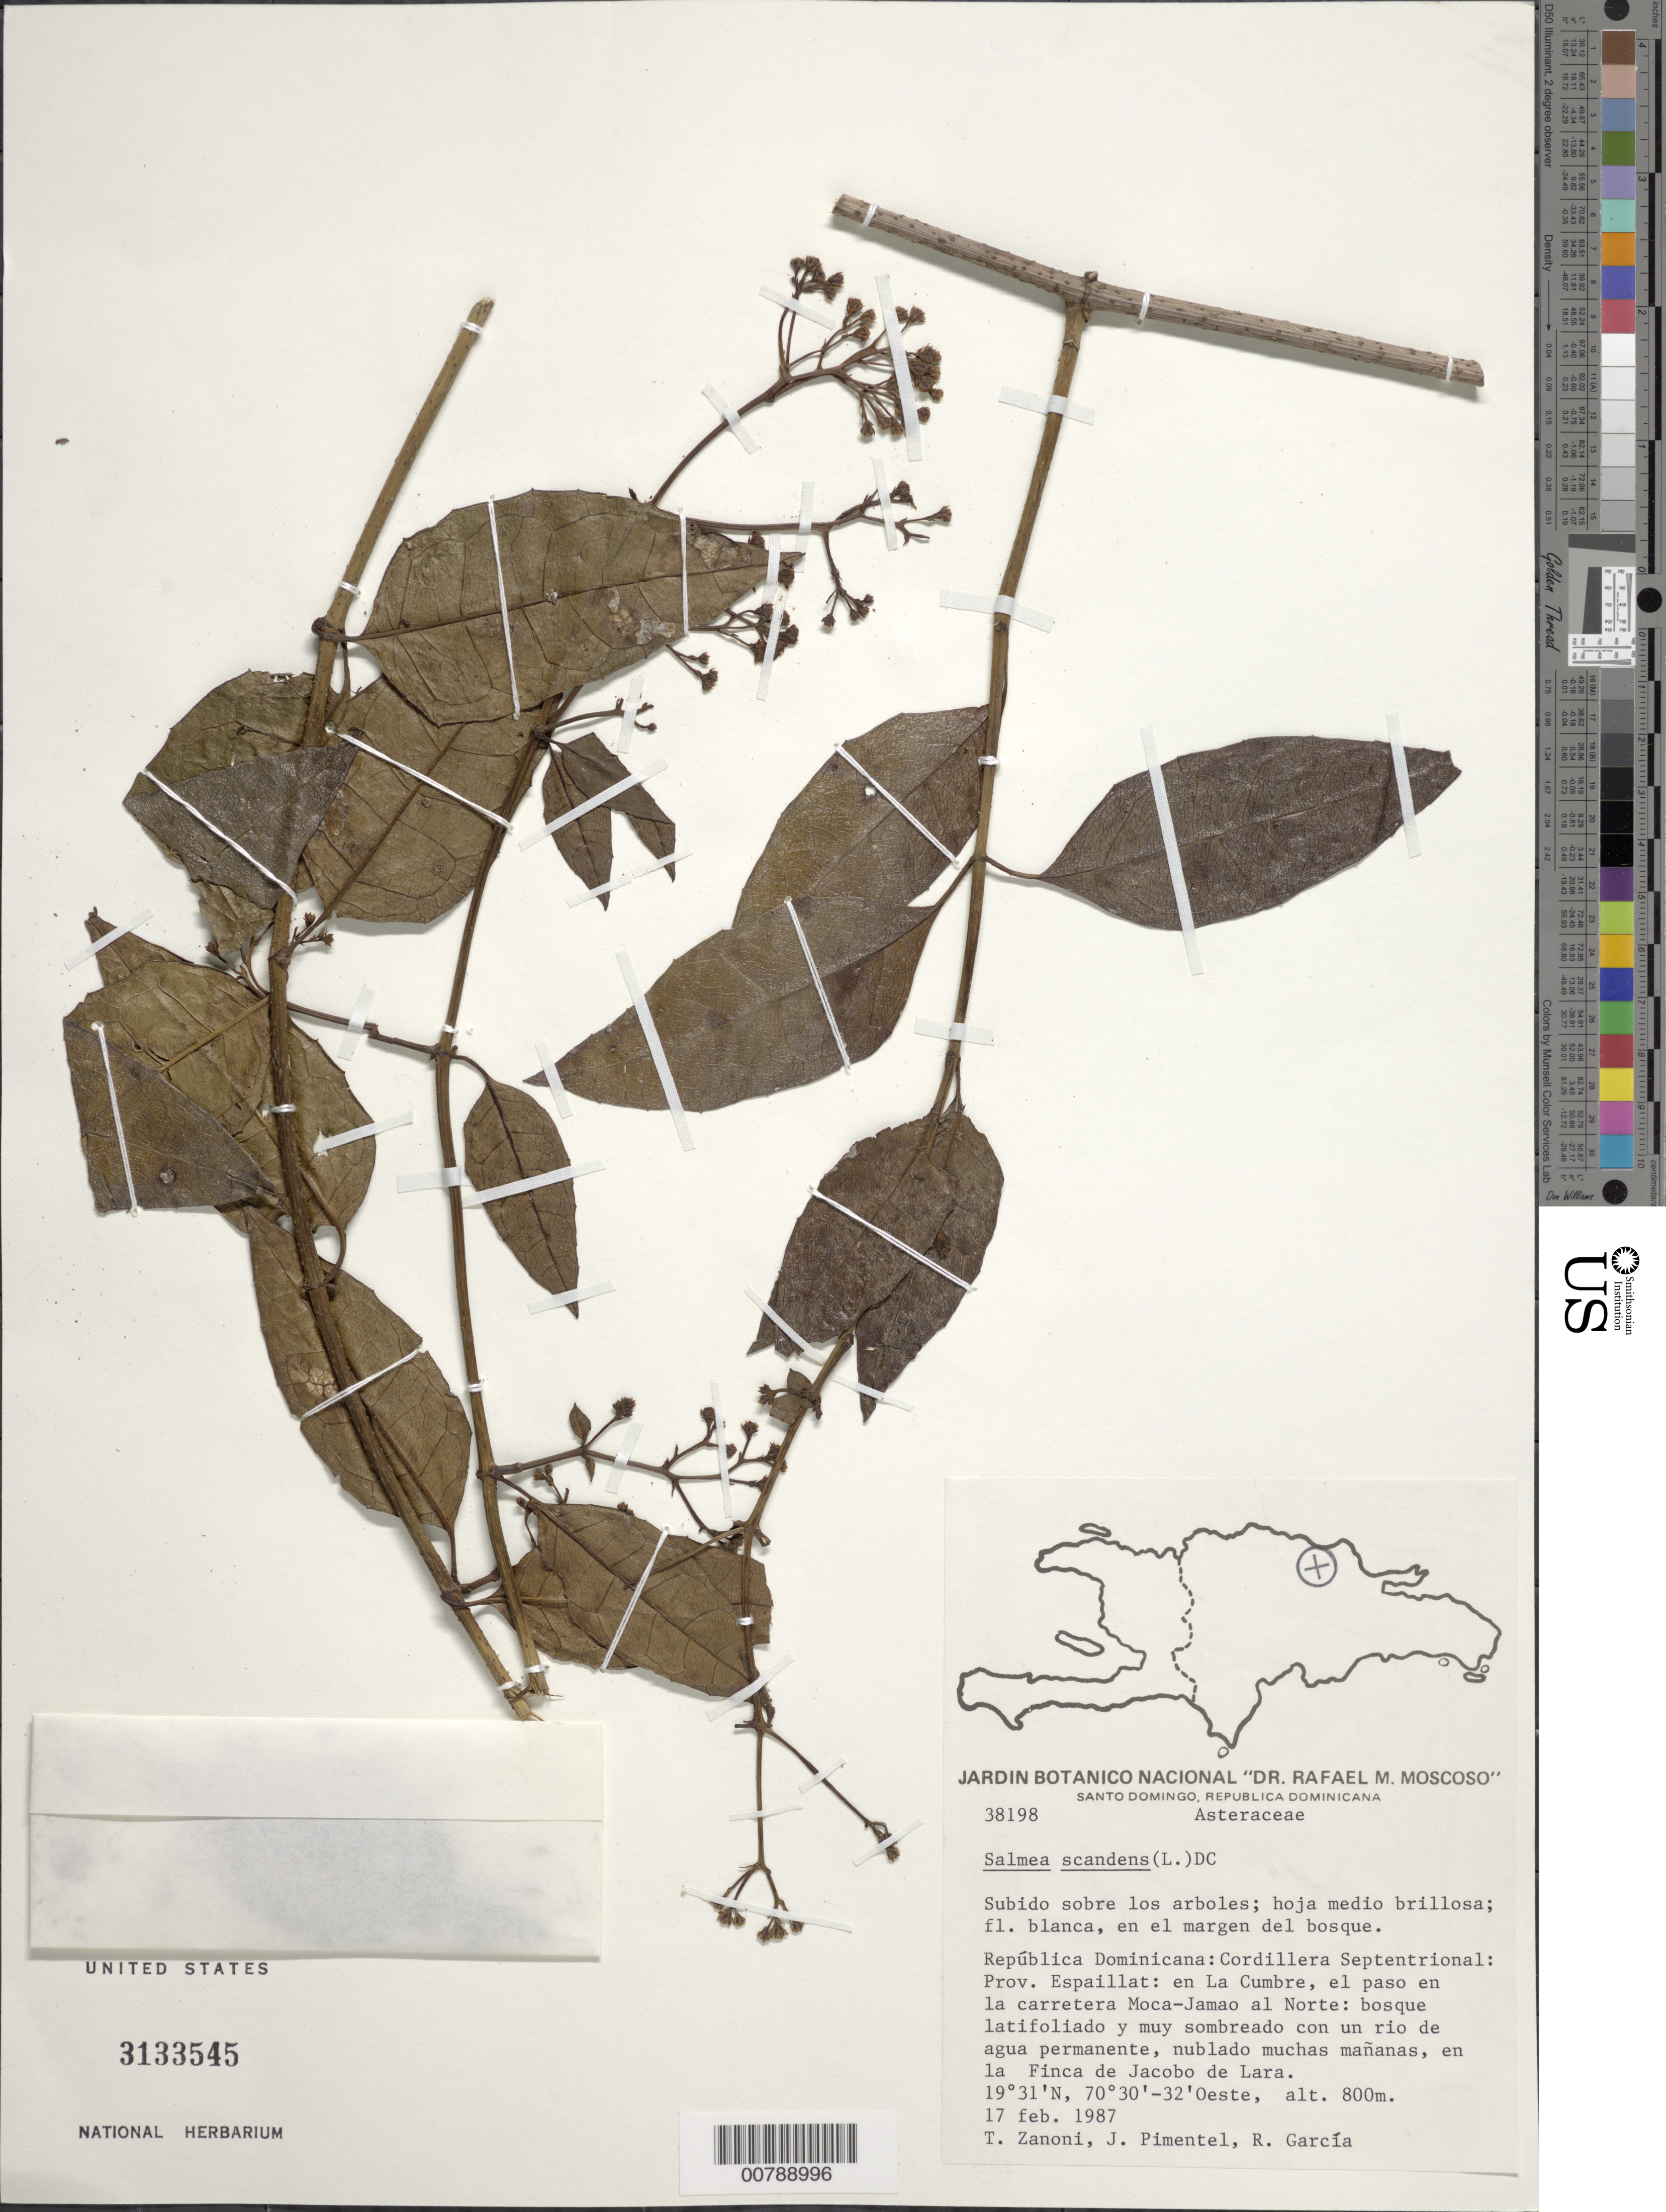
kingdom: Plantae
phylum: Tracheophyta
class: Magnoliopsida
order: Asterales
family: Asteraceae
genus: Salmea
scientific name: Salmea scandens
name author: (L.) DC.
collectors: T. A. Zanoni, J. Pimentel & R. G. García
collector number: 38198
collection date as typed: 17 Feb 1987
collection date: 1987-02-17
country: Dominican Republic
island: Hispaniola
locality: Cordillera Septentrional: Prov. Espaillat, en la Cumbre, el paso en la carretera Moca-Jamao al Norte. En la Finca de Jacobo de Lara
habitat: Bosque latifoliado y muy sombreado con un río de agua permanente, nublado muchas mañanas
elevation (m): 800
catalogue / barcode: US 3133545